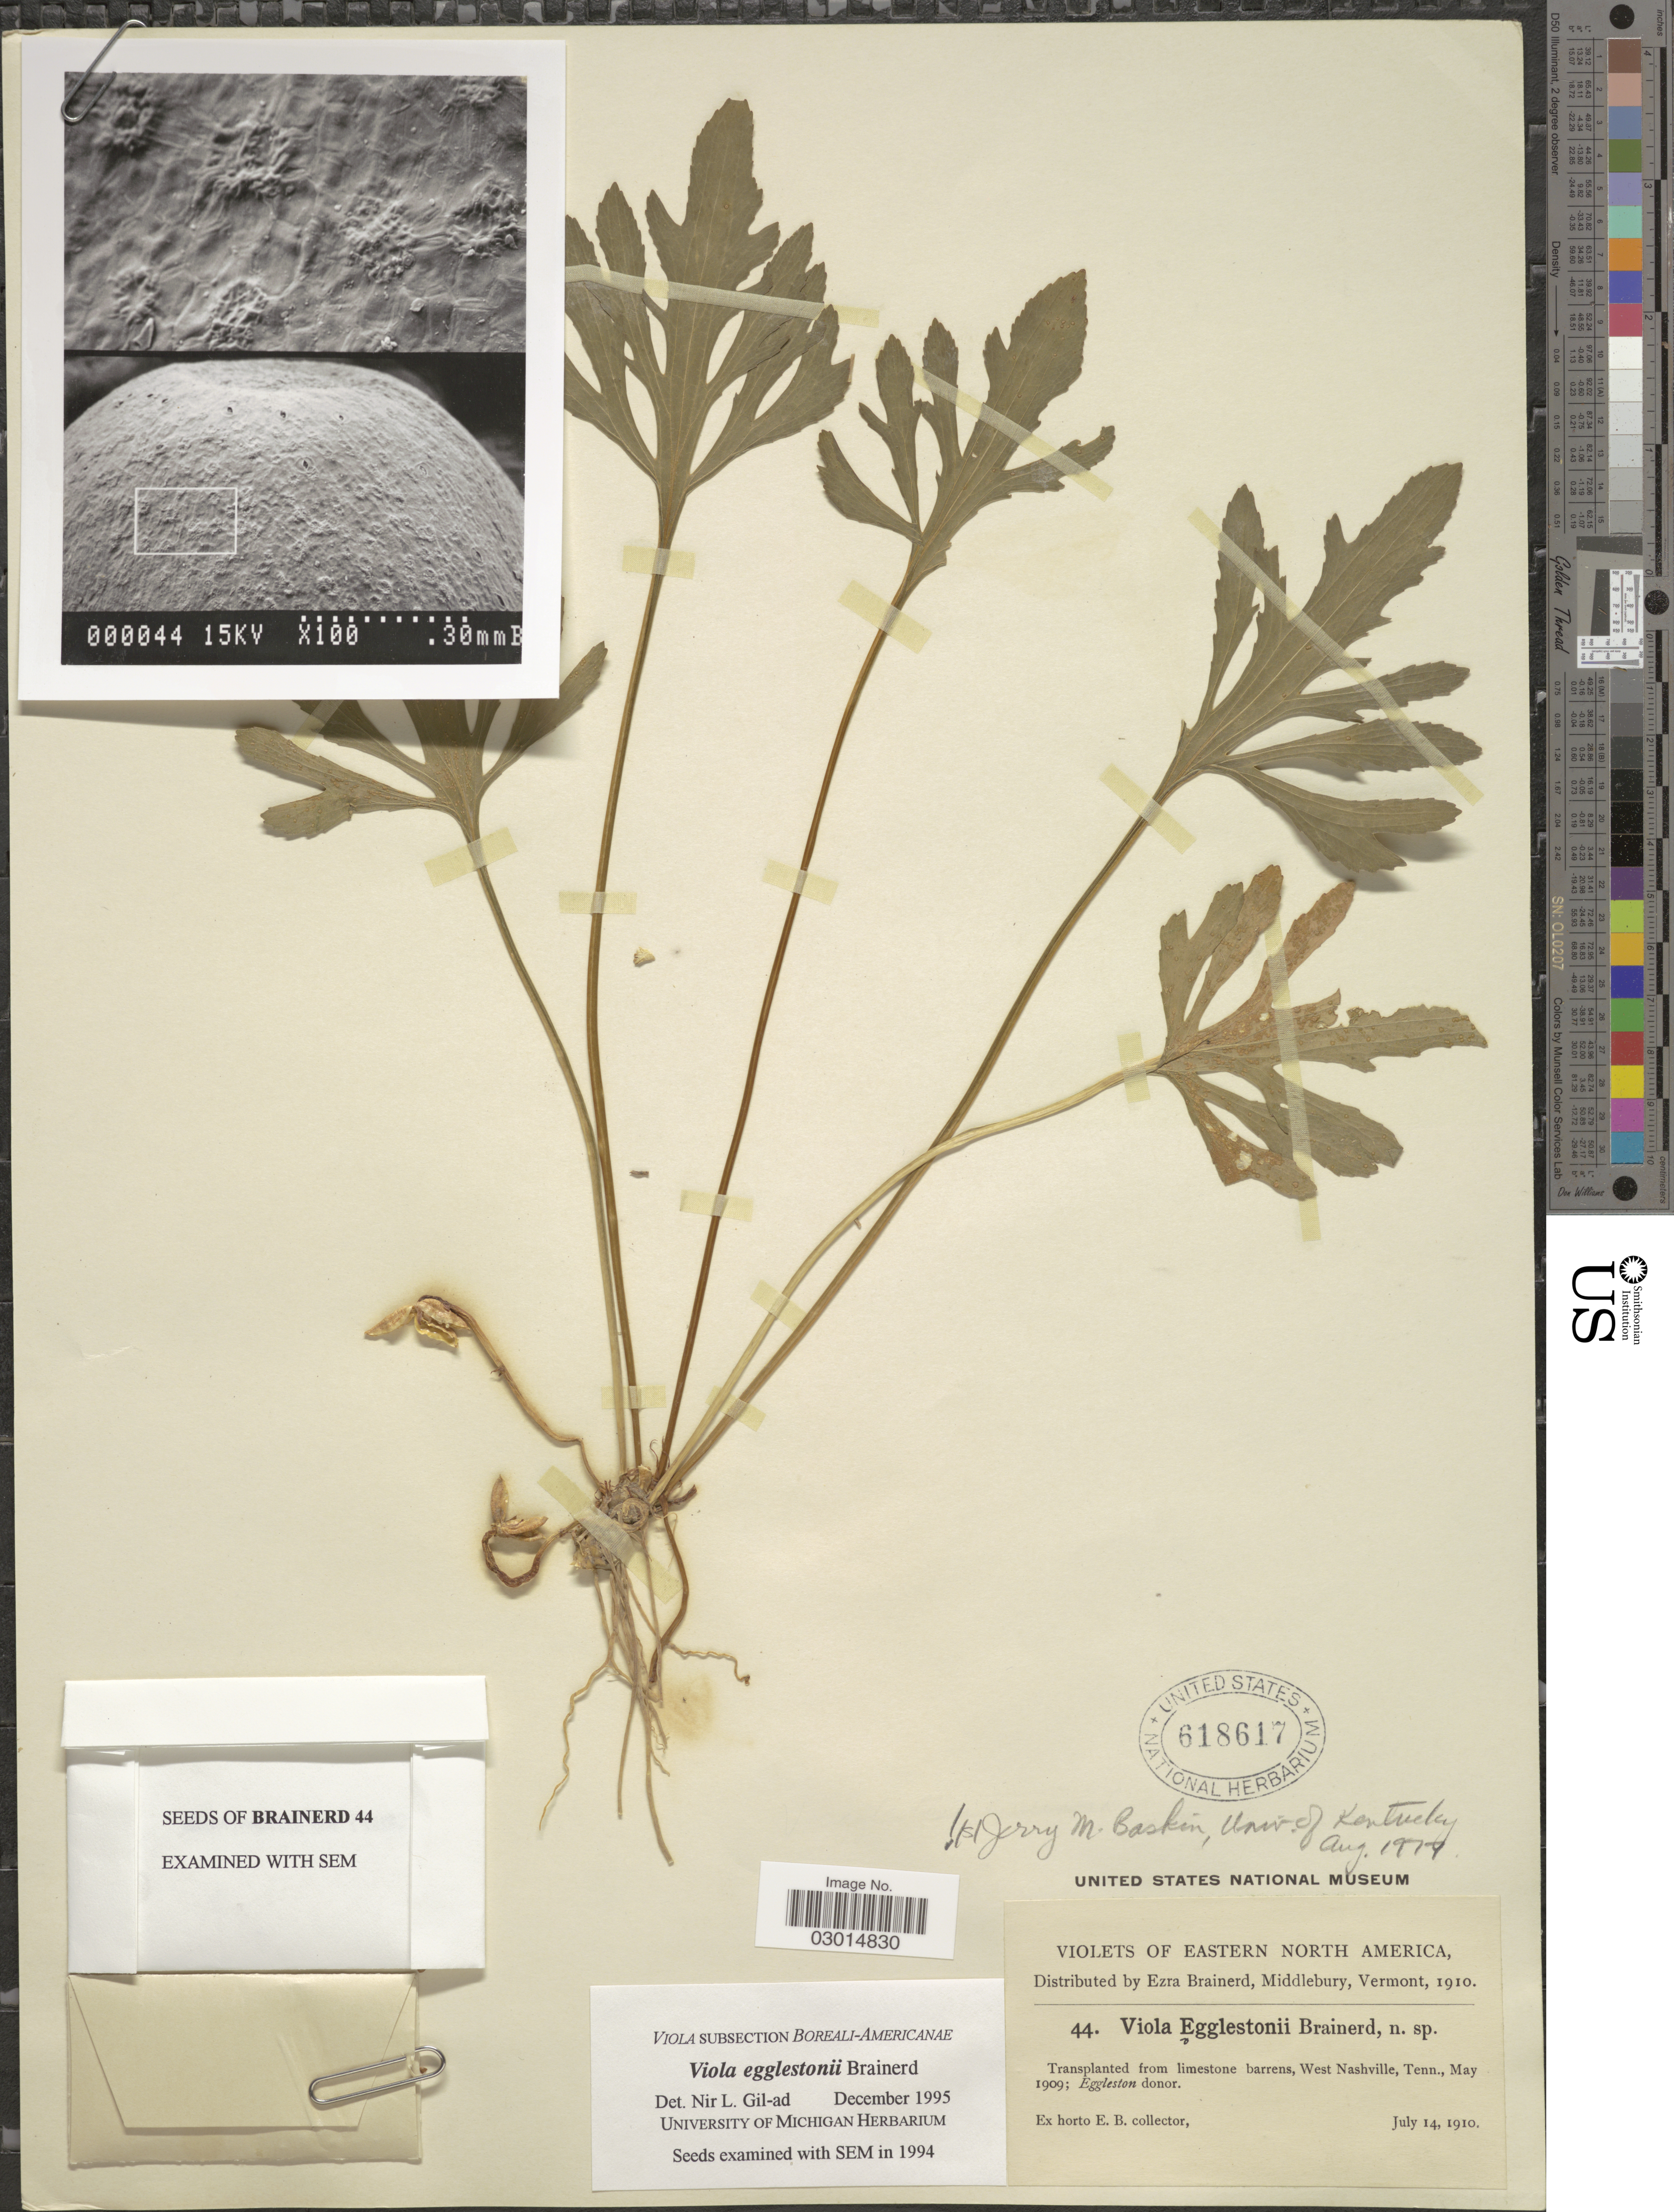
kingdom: Plantae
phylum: Tracheophyta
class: Magnoliopsida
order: Malpighiales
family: Violaceae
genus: Viola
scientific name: Viola egglestonii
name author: Brainerd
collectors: ex herb. Ezra Brainerd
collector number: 44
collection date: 1910-07-14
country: United States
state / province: Tennessee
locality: Eastern North America. Transplanted from limestone barrens, West Nashville, Tenn.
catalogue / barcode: US 618617